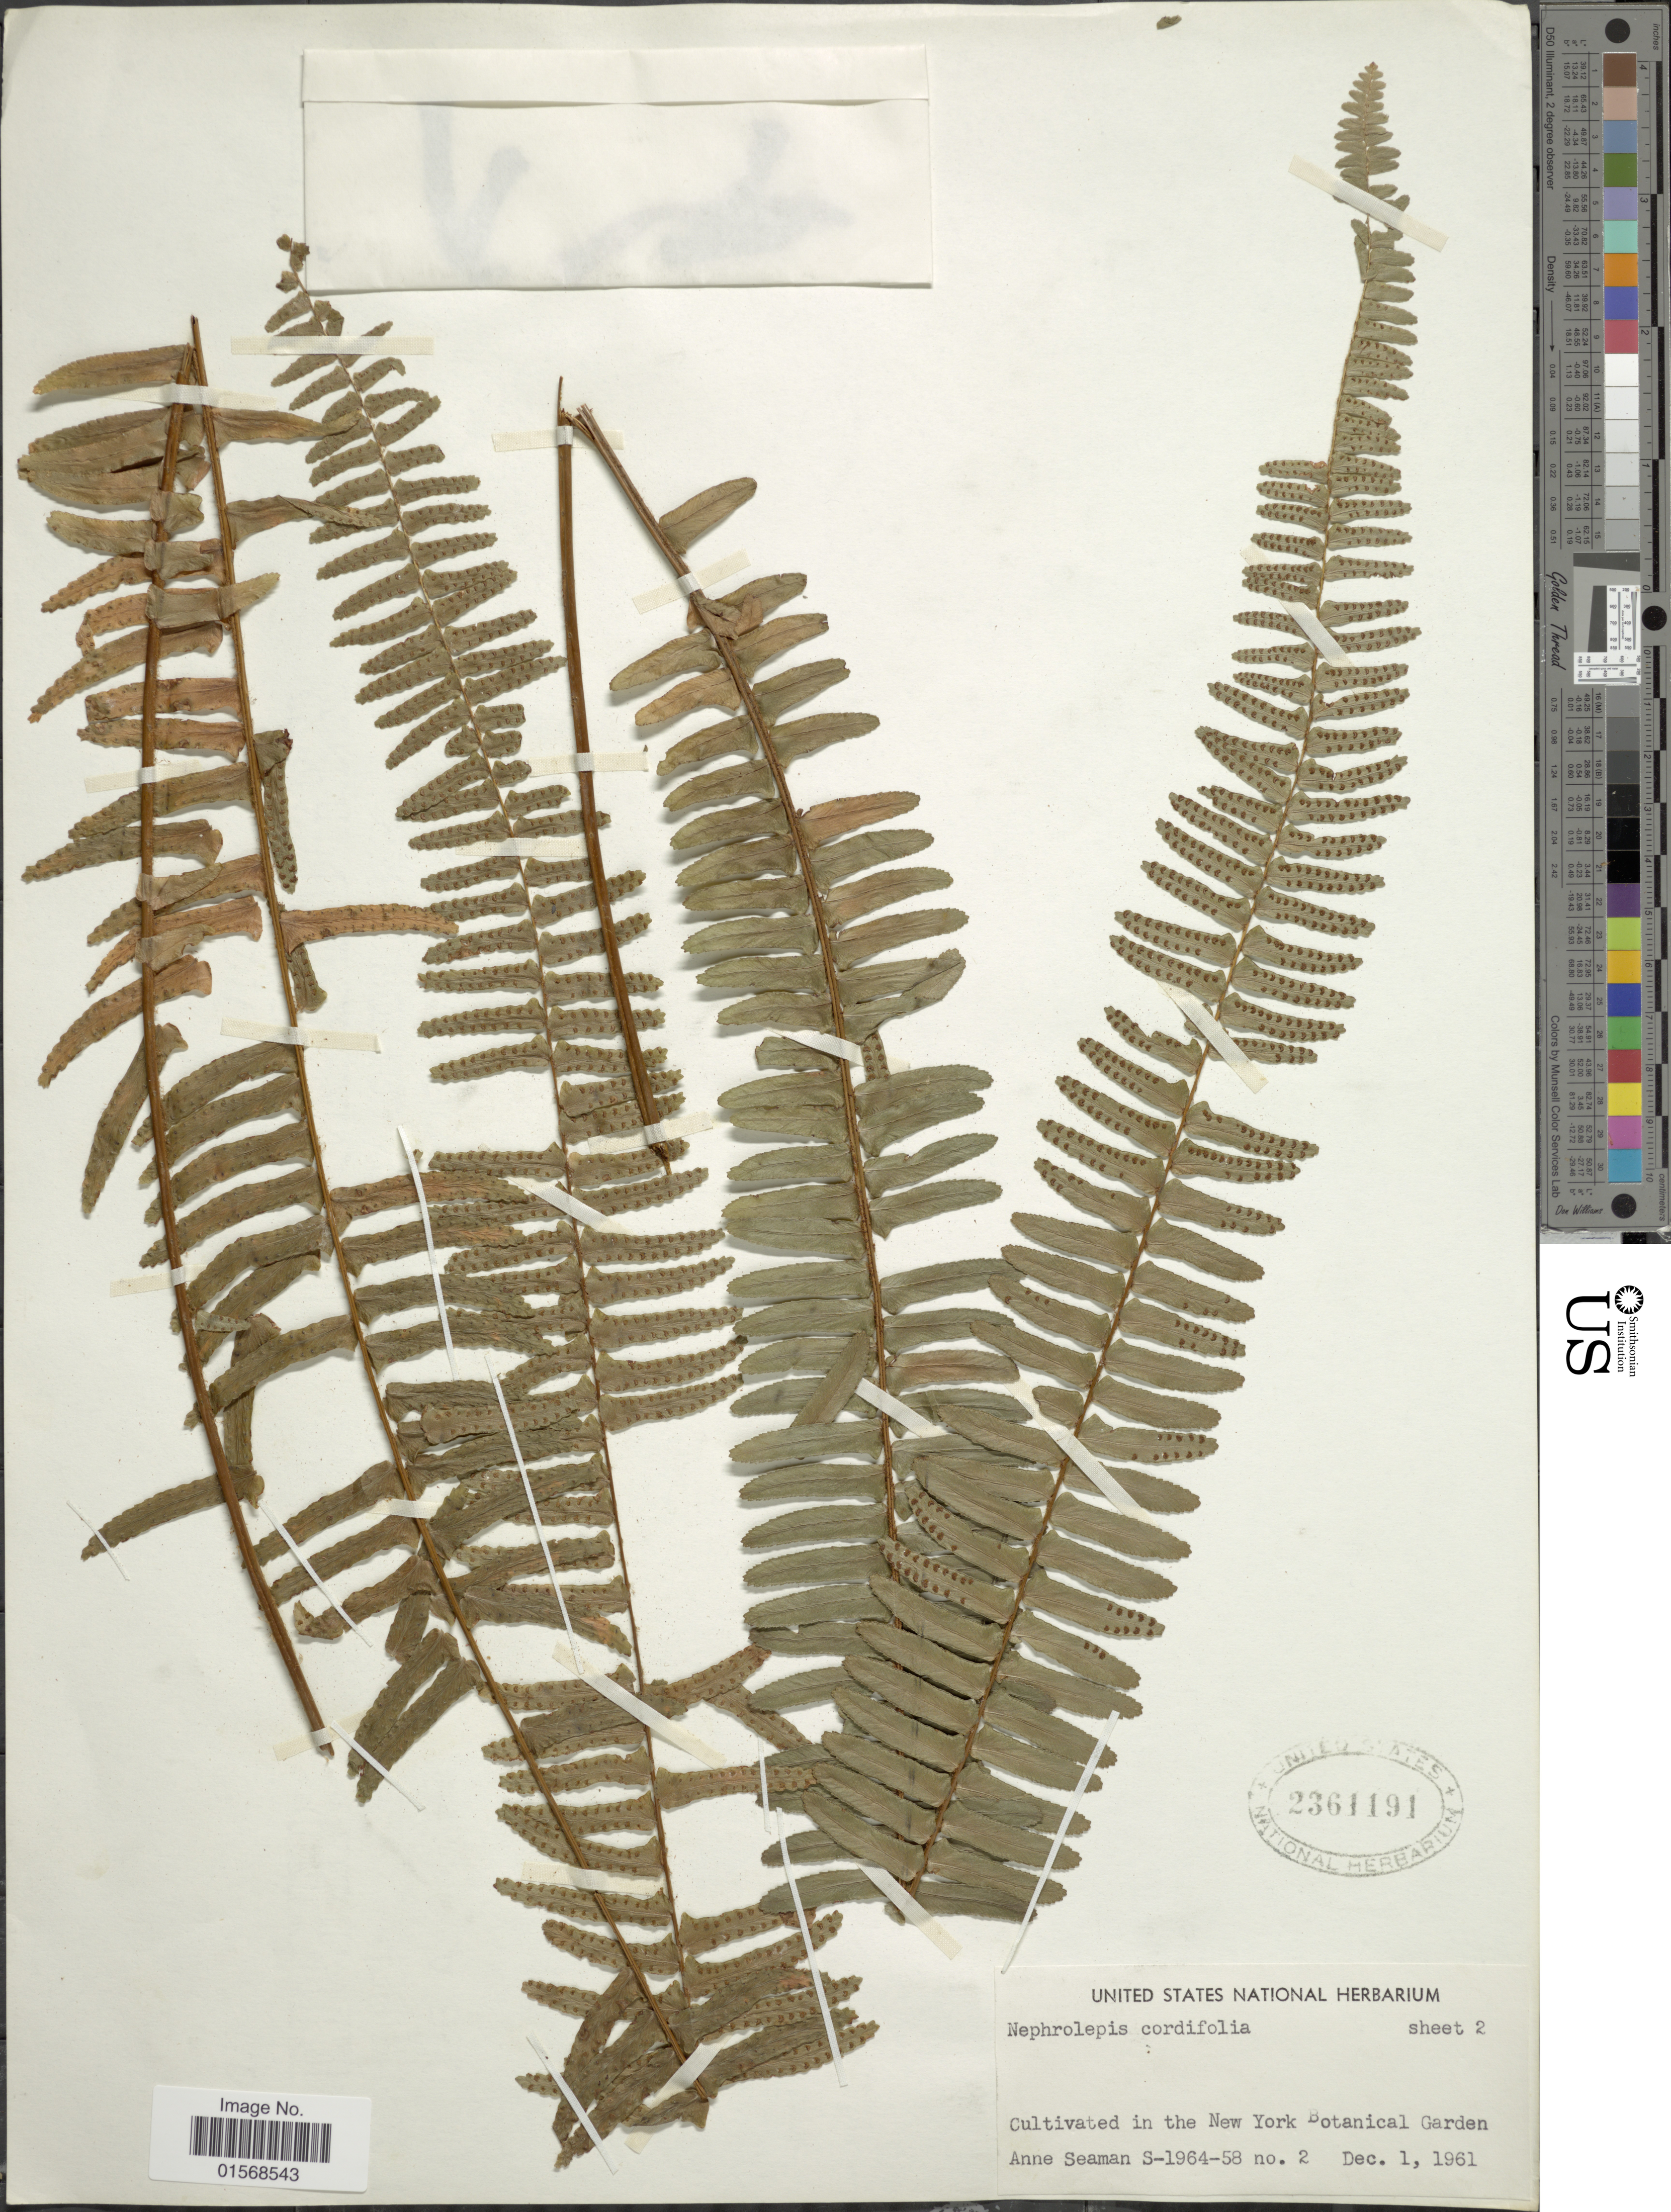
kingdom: Plantae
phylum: Tracheophyta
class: Polypodiopsida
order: Polypodiales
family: Nephrolepidaceae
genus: Nephrolepis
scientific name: Nephrolepis cordifolia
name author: (L.) C. Presl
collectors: A. Seaman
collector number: S-1964-58/2?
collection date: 1961-12-01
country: United States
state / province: New York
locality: New York Botanical Garden.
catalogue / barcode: US 2361191